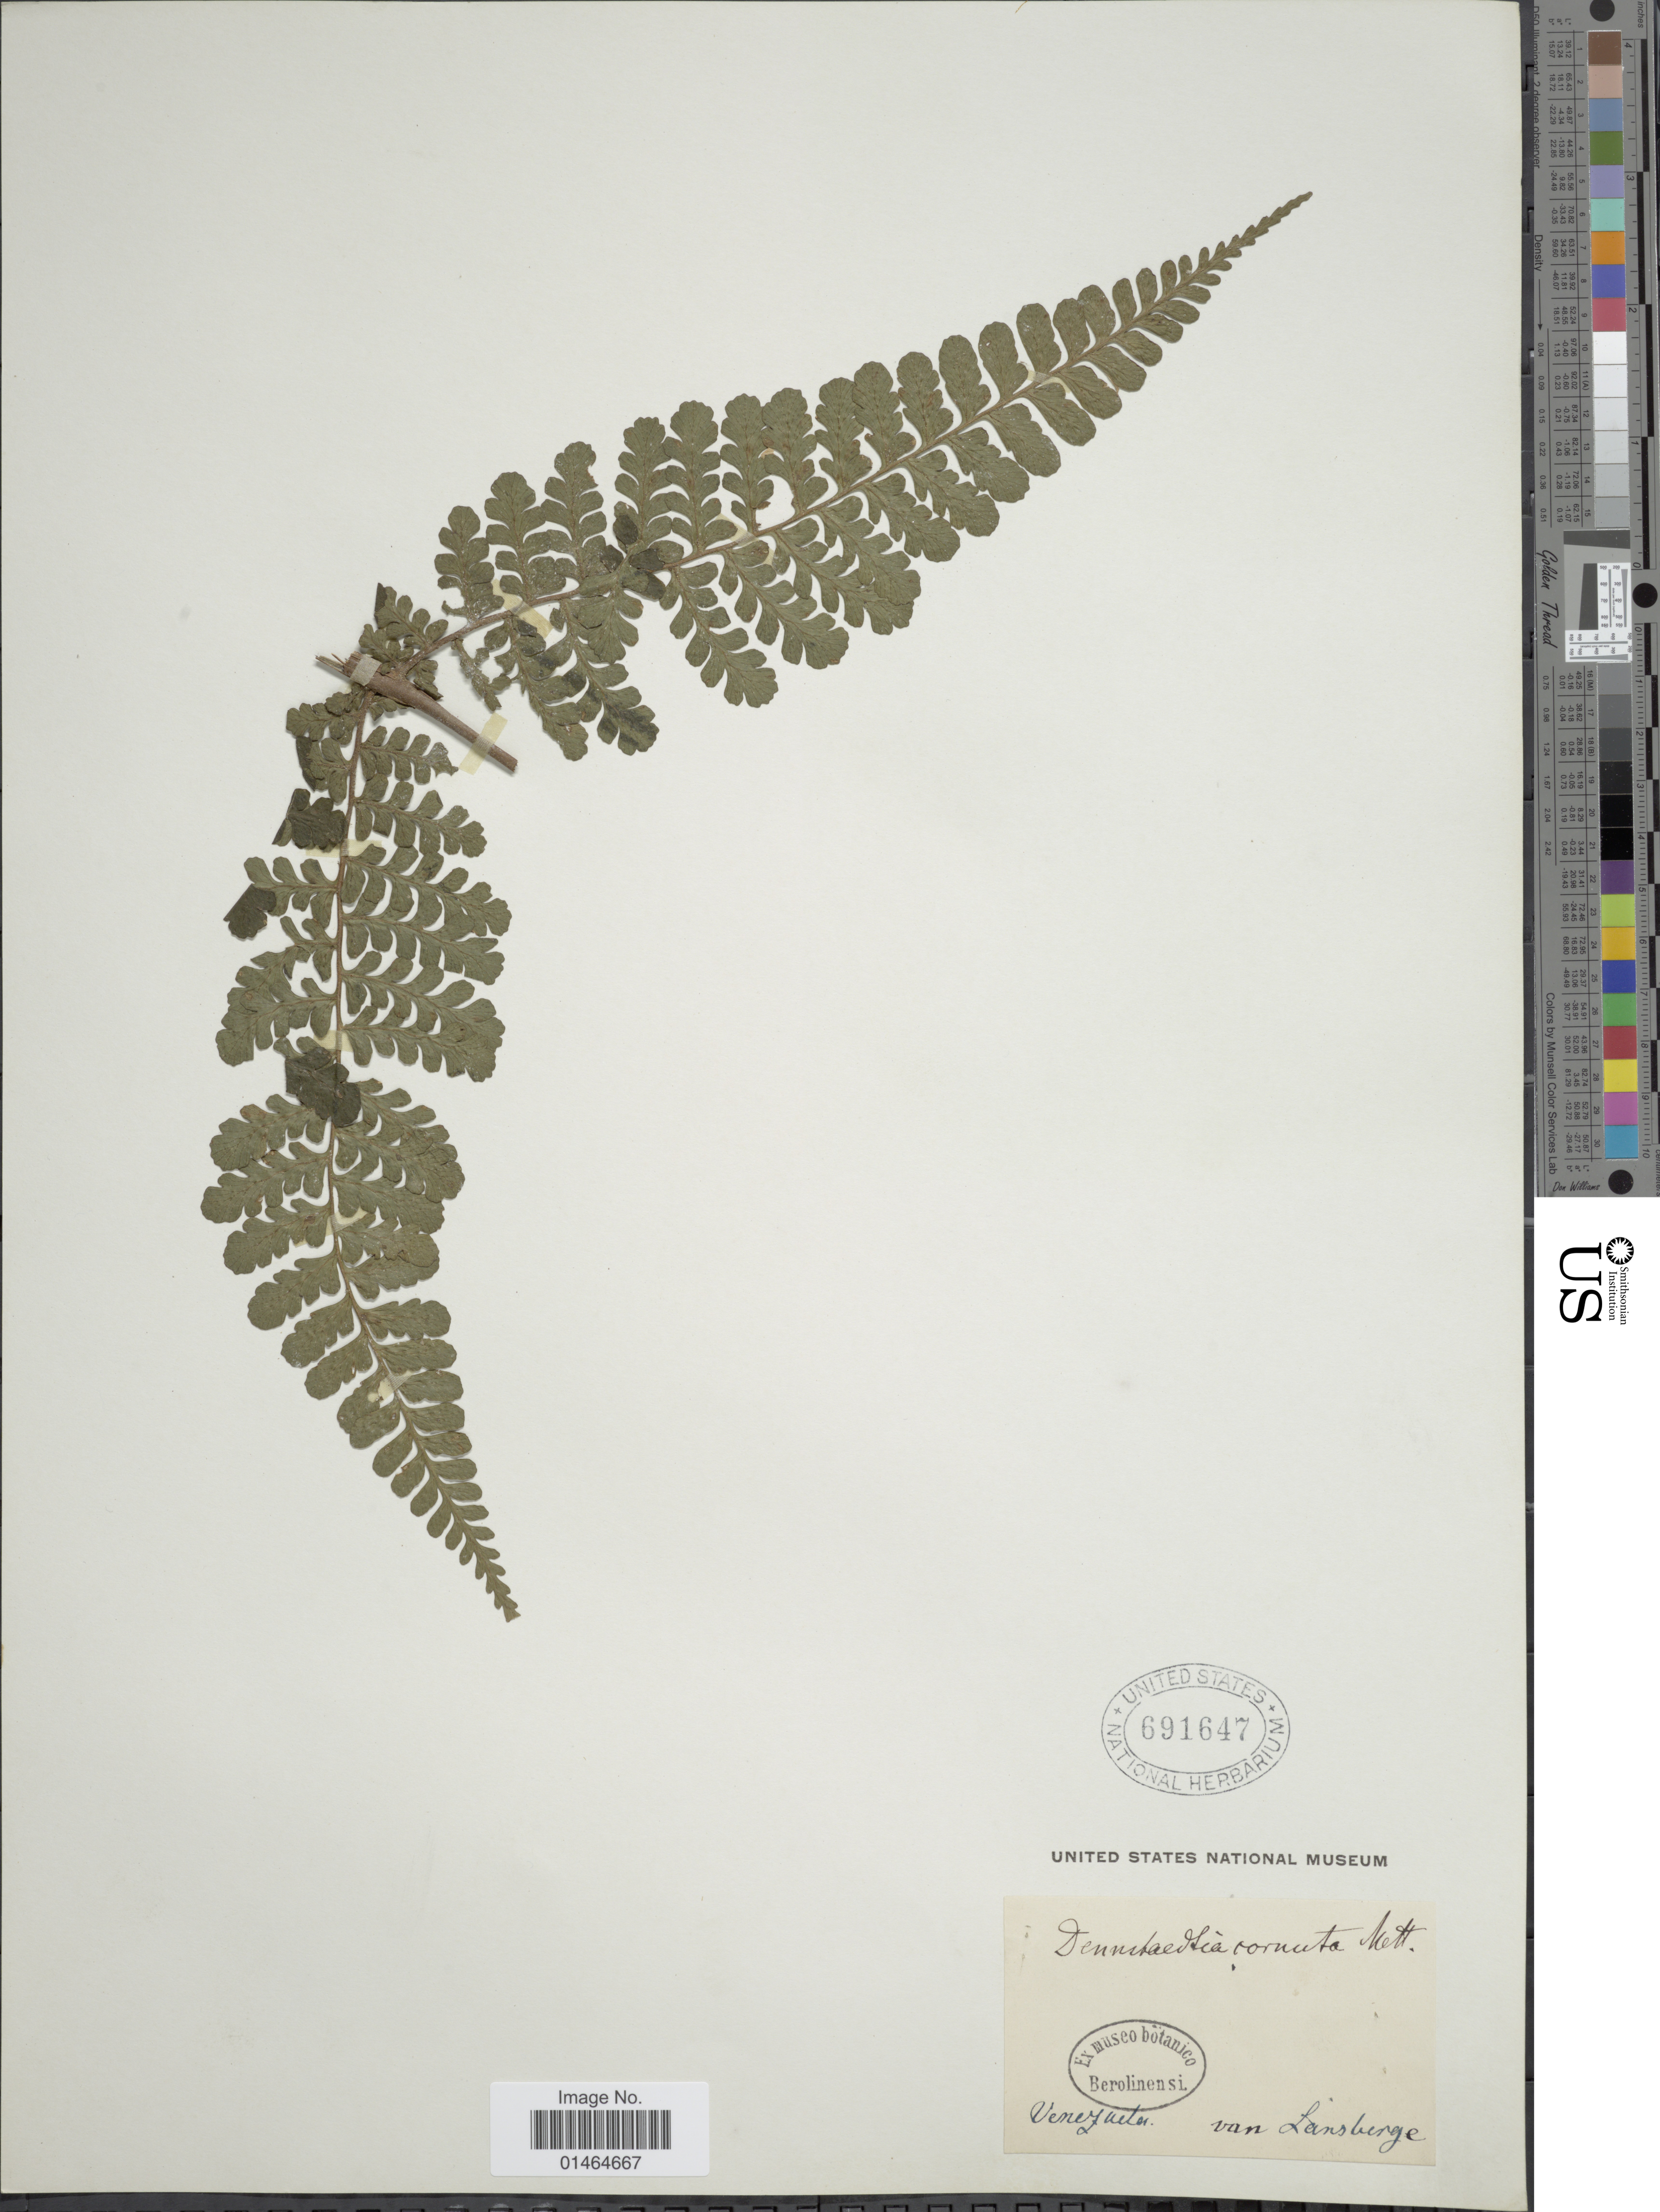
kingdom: Plantae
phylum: Tracheophyta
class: Polypodiopsida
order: Polypodiales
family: Dennstaedtiaceae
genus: Dennstaedtia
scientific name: Dennstaedtia dissecta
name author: (Sw.) T. Moore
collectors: Van Lansberge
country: Venezuela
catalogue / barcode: US 691647